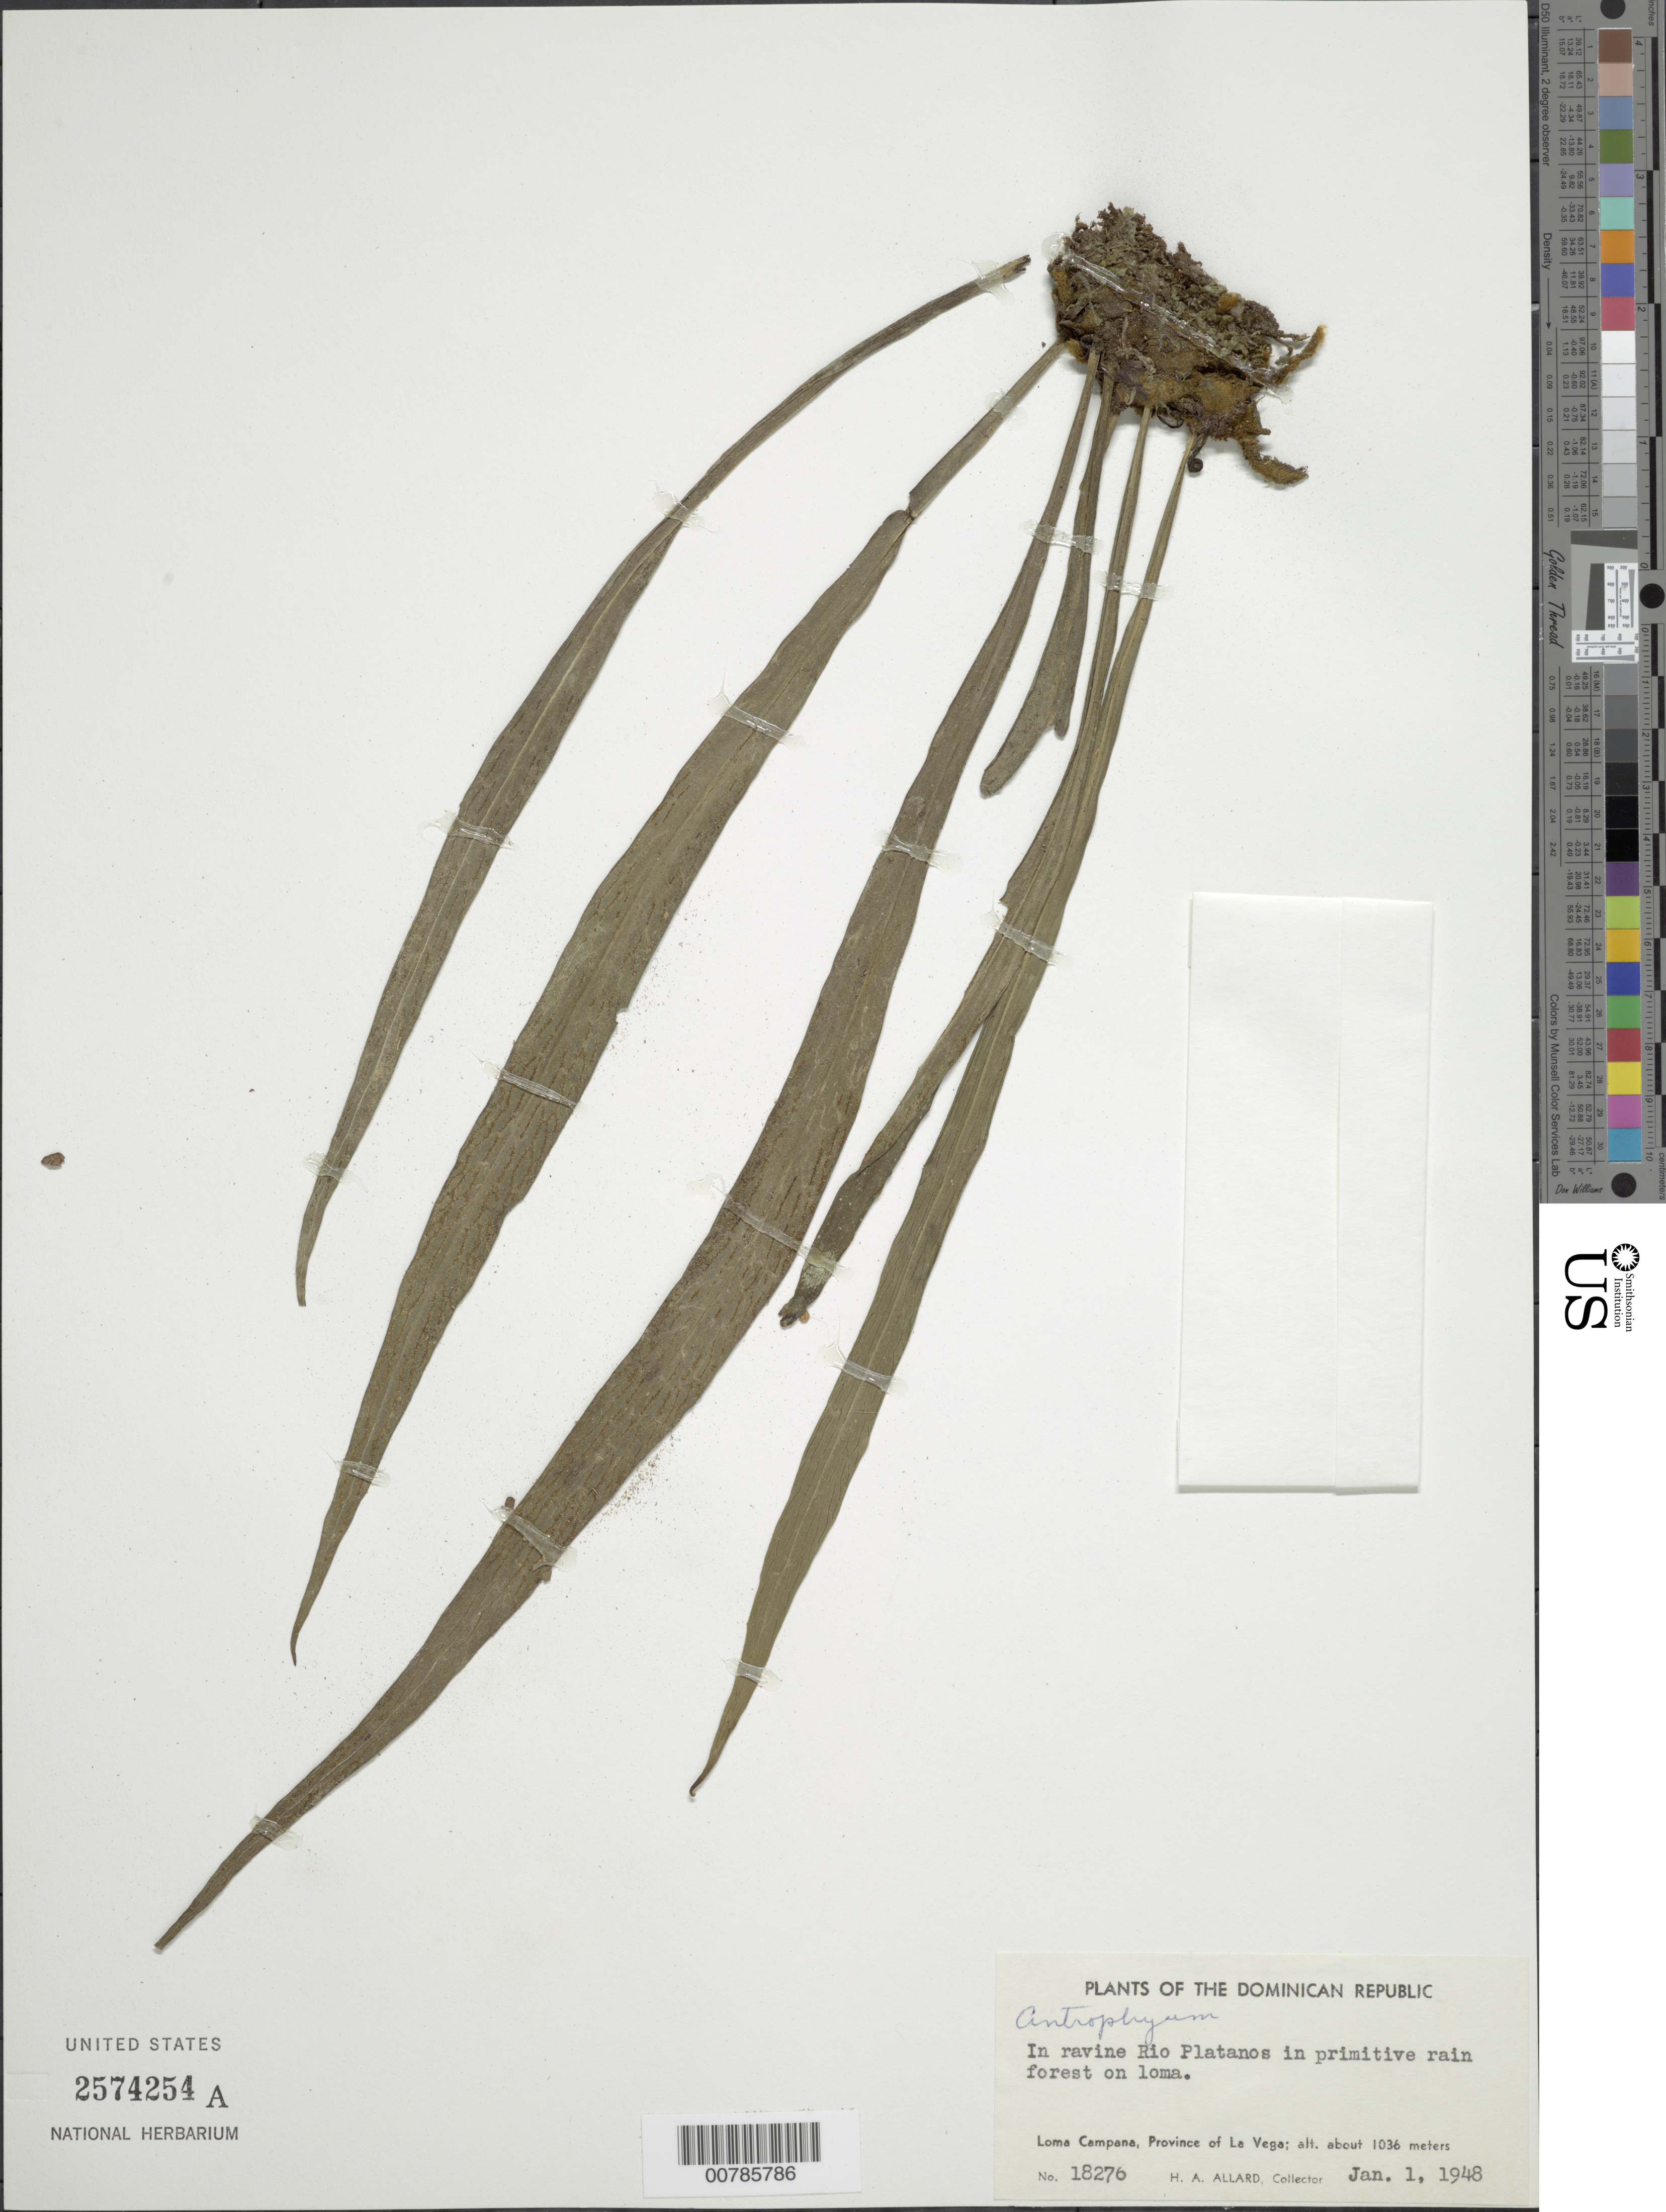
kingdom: Plantae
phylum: Tracheophyta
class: Polypodiopsida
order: Polypodiales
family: Pteridaceae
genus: Polytaenium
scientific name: Polytaenium lanceolatum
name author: (L.) Desv.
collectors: H. A. Allard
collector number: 18276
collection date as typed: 01 Jan 1948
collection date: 1948-01-01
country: Dominican Republic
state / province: La Vega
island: Hispaniola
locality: Loma Campana, Río Platanos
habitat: In ravine in primitive rain forest on loma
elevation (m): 1036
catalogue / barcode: US 2574254A